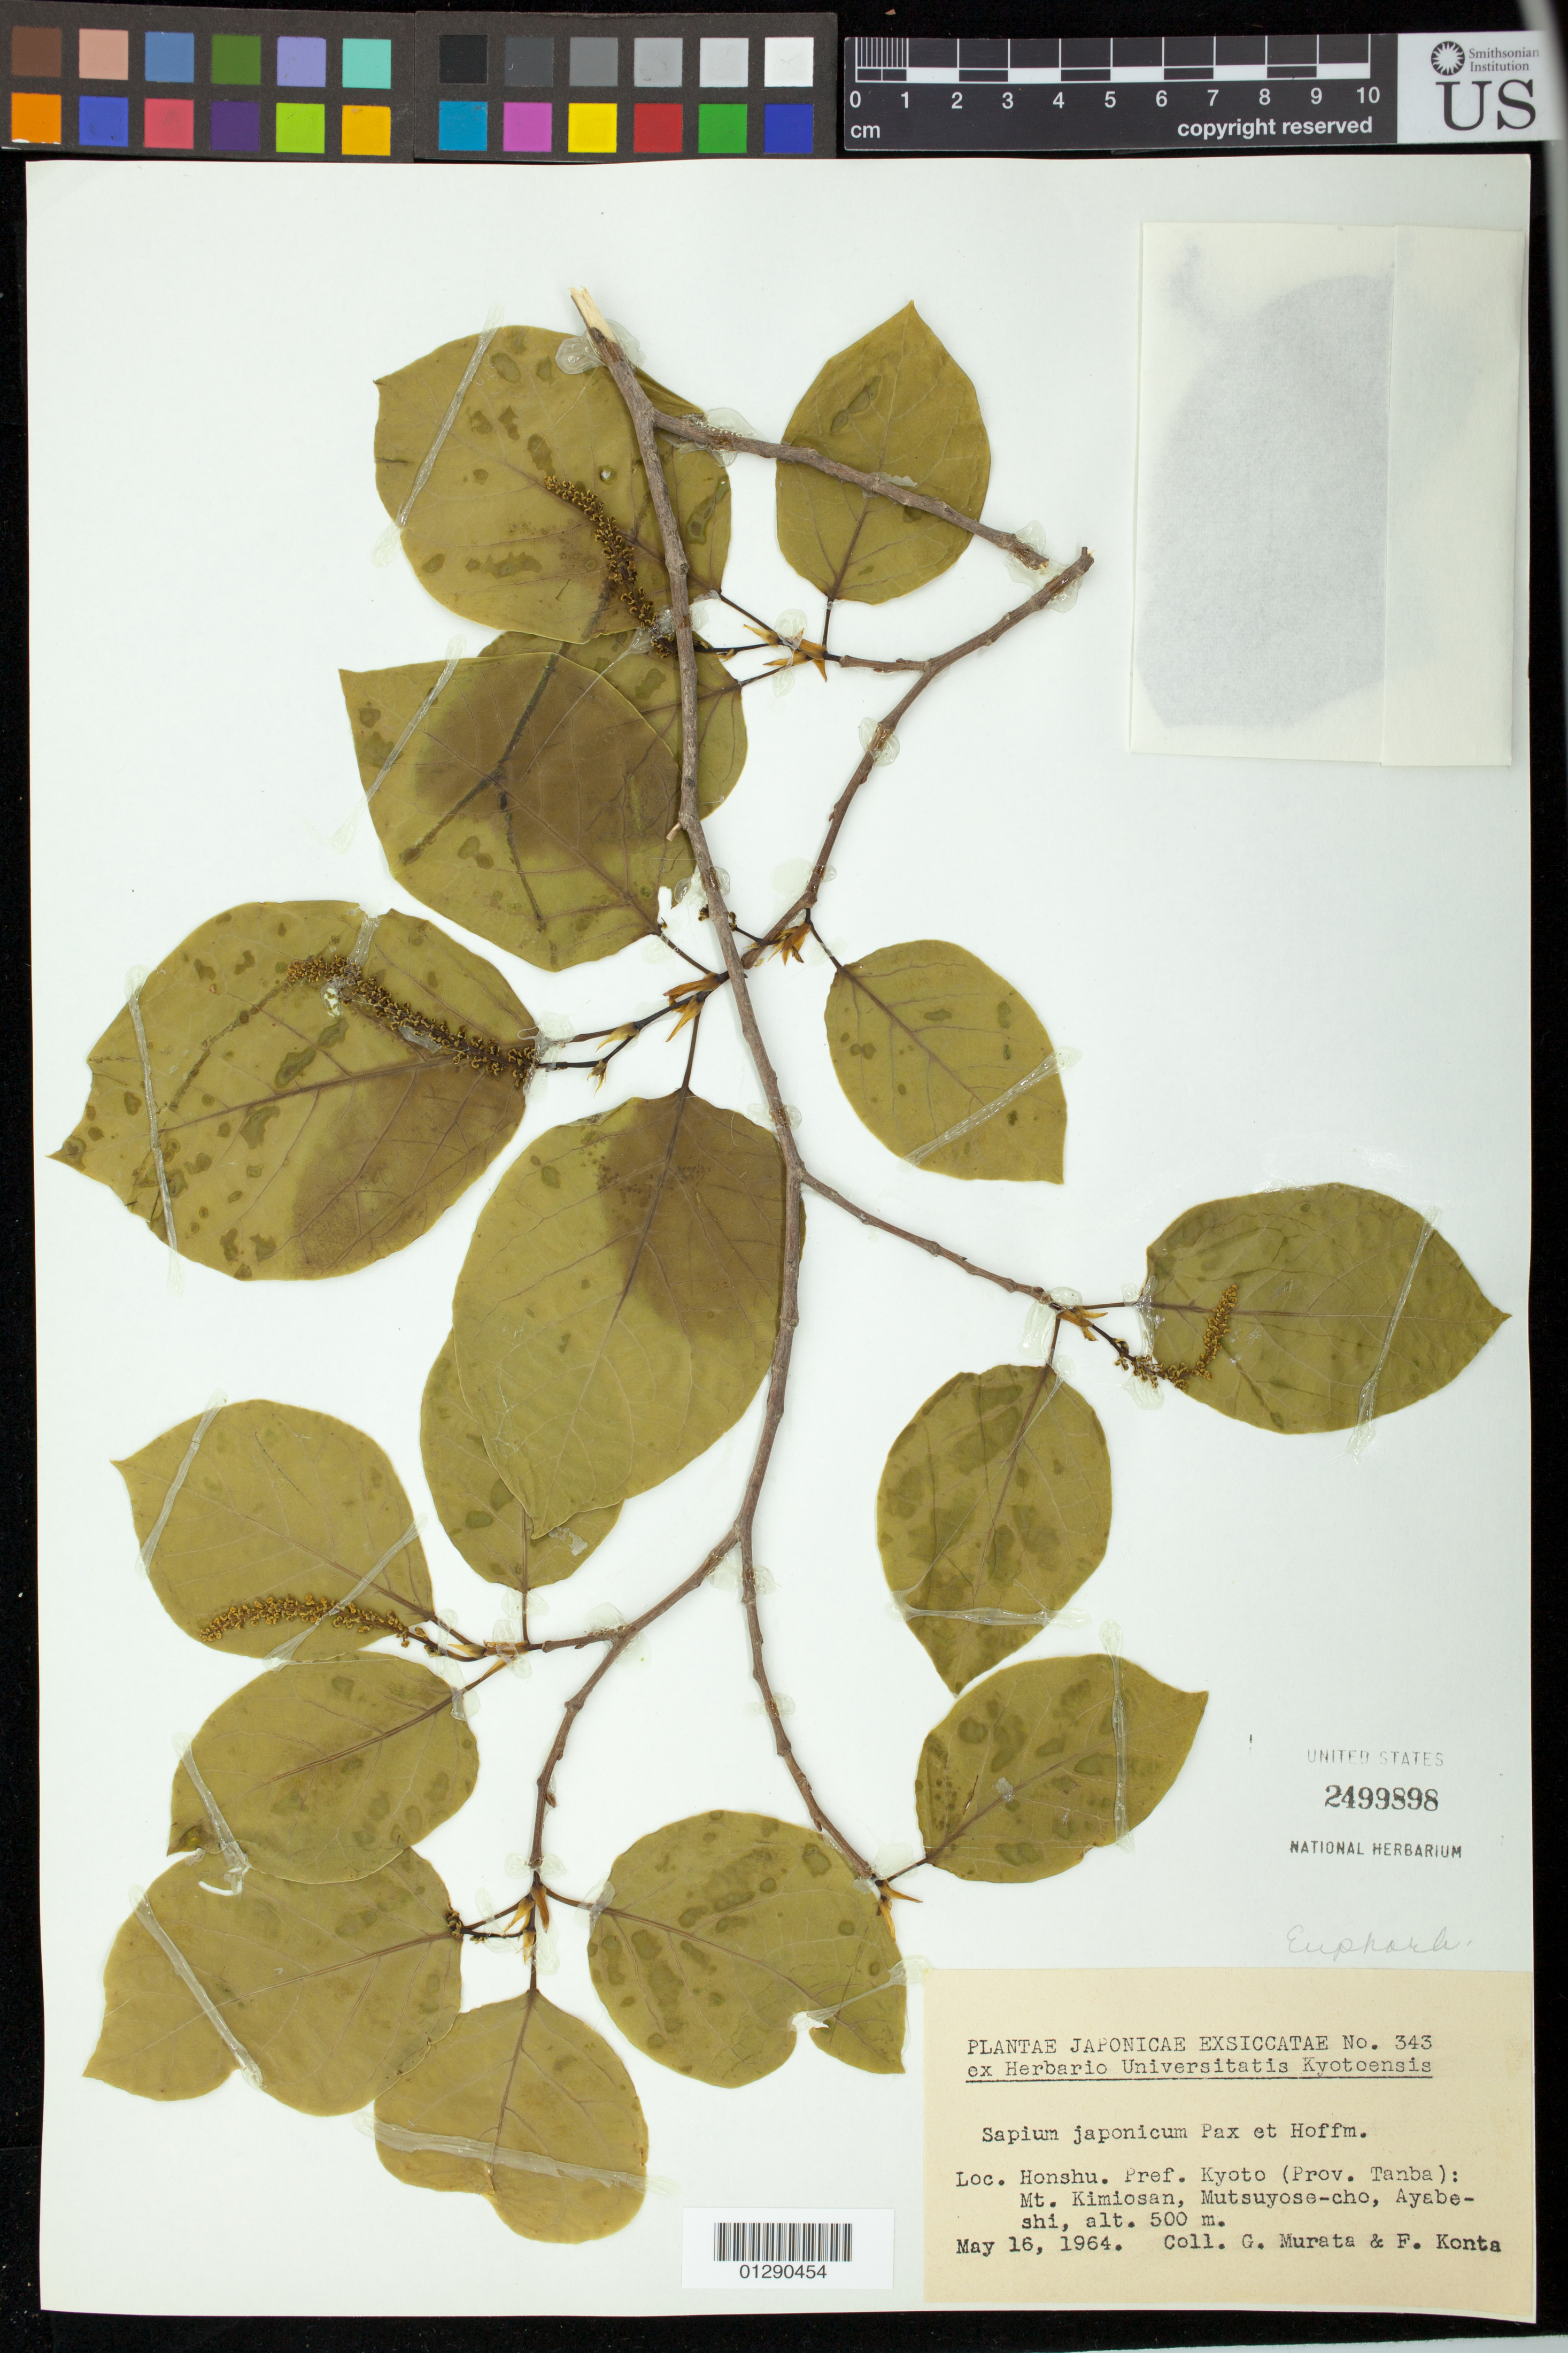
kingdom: Plantae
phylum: Tracheophyta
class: Magnoliopsida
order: Malpighiales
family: Euphorbiaceae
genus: Sapium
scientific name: Sapium japonicum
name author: (Siebold & Zucc.) Pax & K. Hoffm.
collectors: G. Murata & F. Konta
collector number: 343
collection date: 1964-05-16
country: Japan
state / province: Kyoto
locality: Honshu. Pref. Kyoto (Prov. Tanba): Mt Kimiosan, Mutsuyose-cho, Ayabeshi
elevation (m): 500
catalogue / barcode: US 2499898